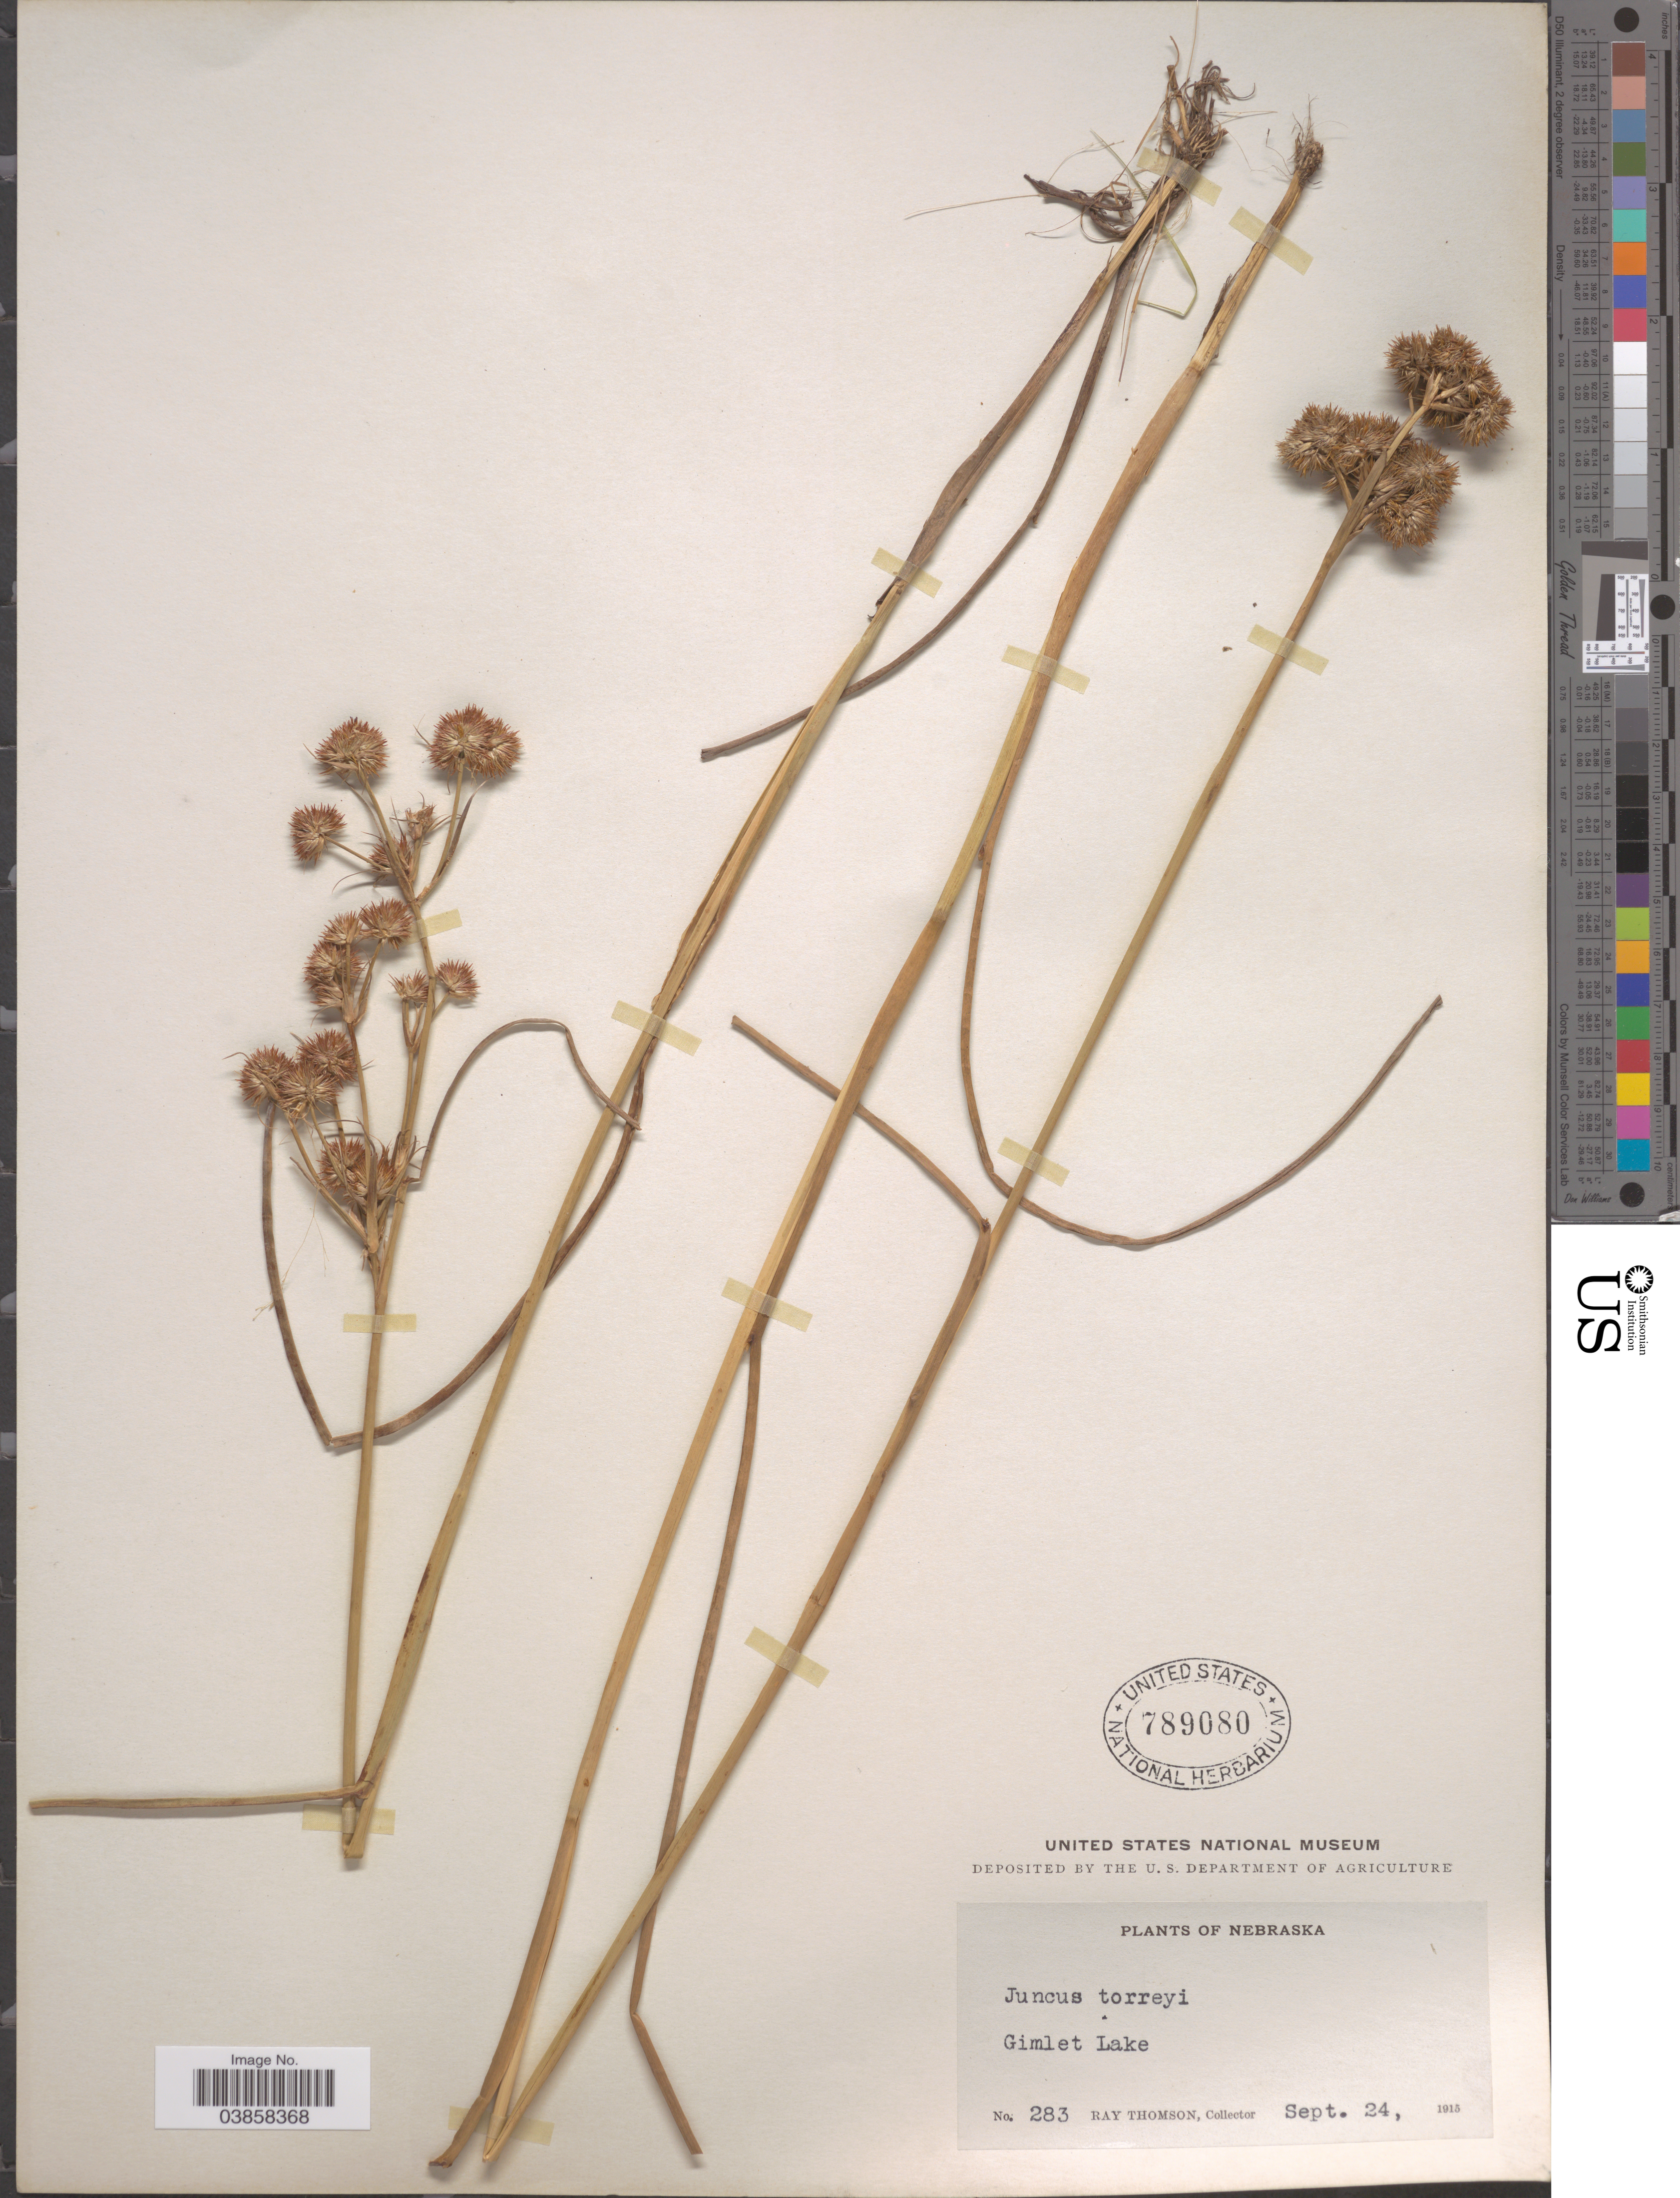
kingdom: Plantae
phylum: Tracheophyta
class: Liliopsida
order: Poales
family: Juncaceae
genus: Juncus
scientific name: Juncus torreyi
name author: Coville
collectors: R. Thomson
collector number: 283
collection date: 1915-09-24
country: United States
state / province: Nebraska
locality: Gimlet Lake.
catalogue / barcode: US 789080